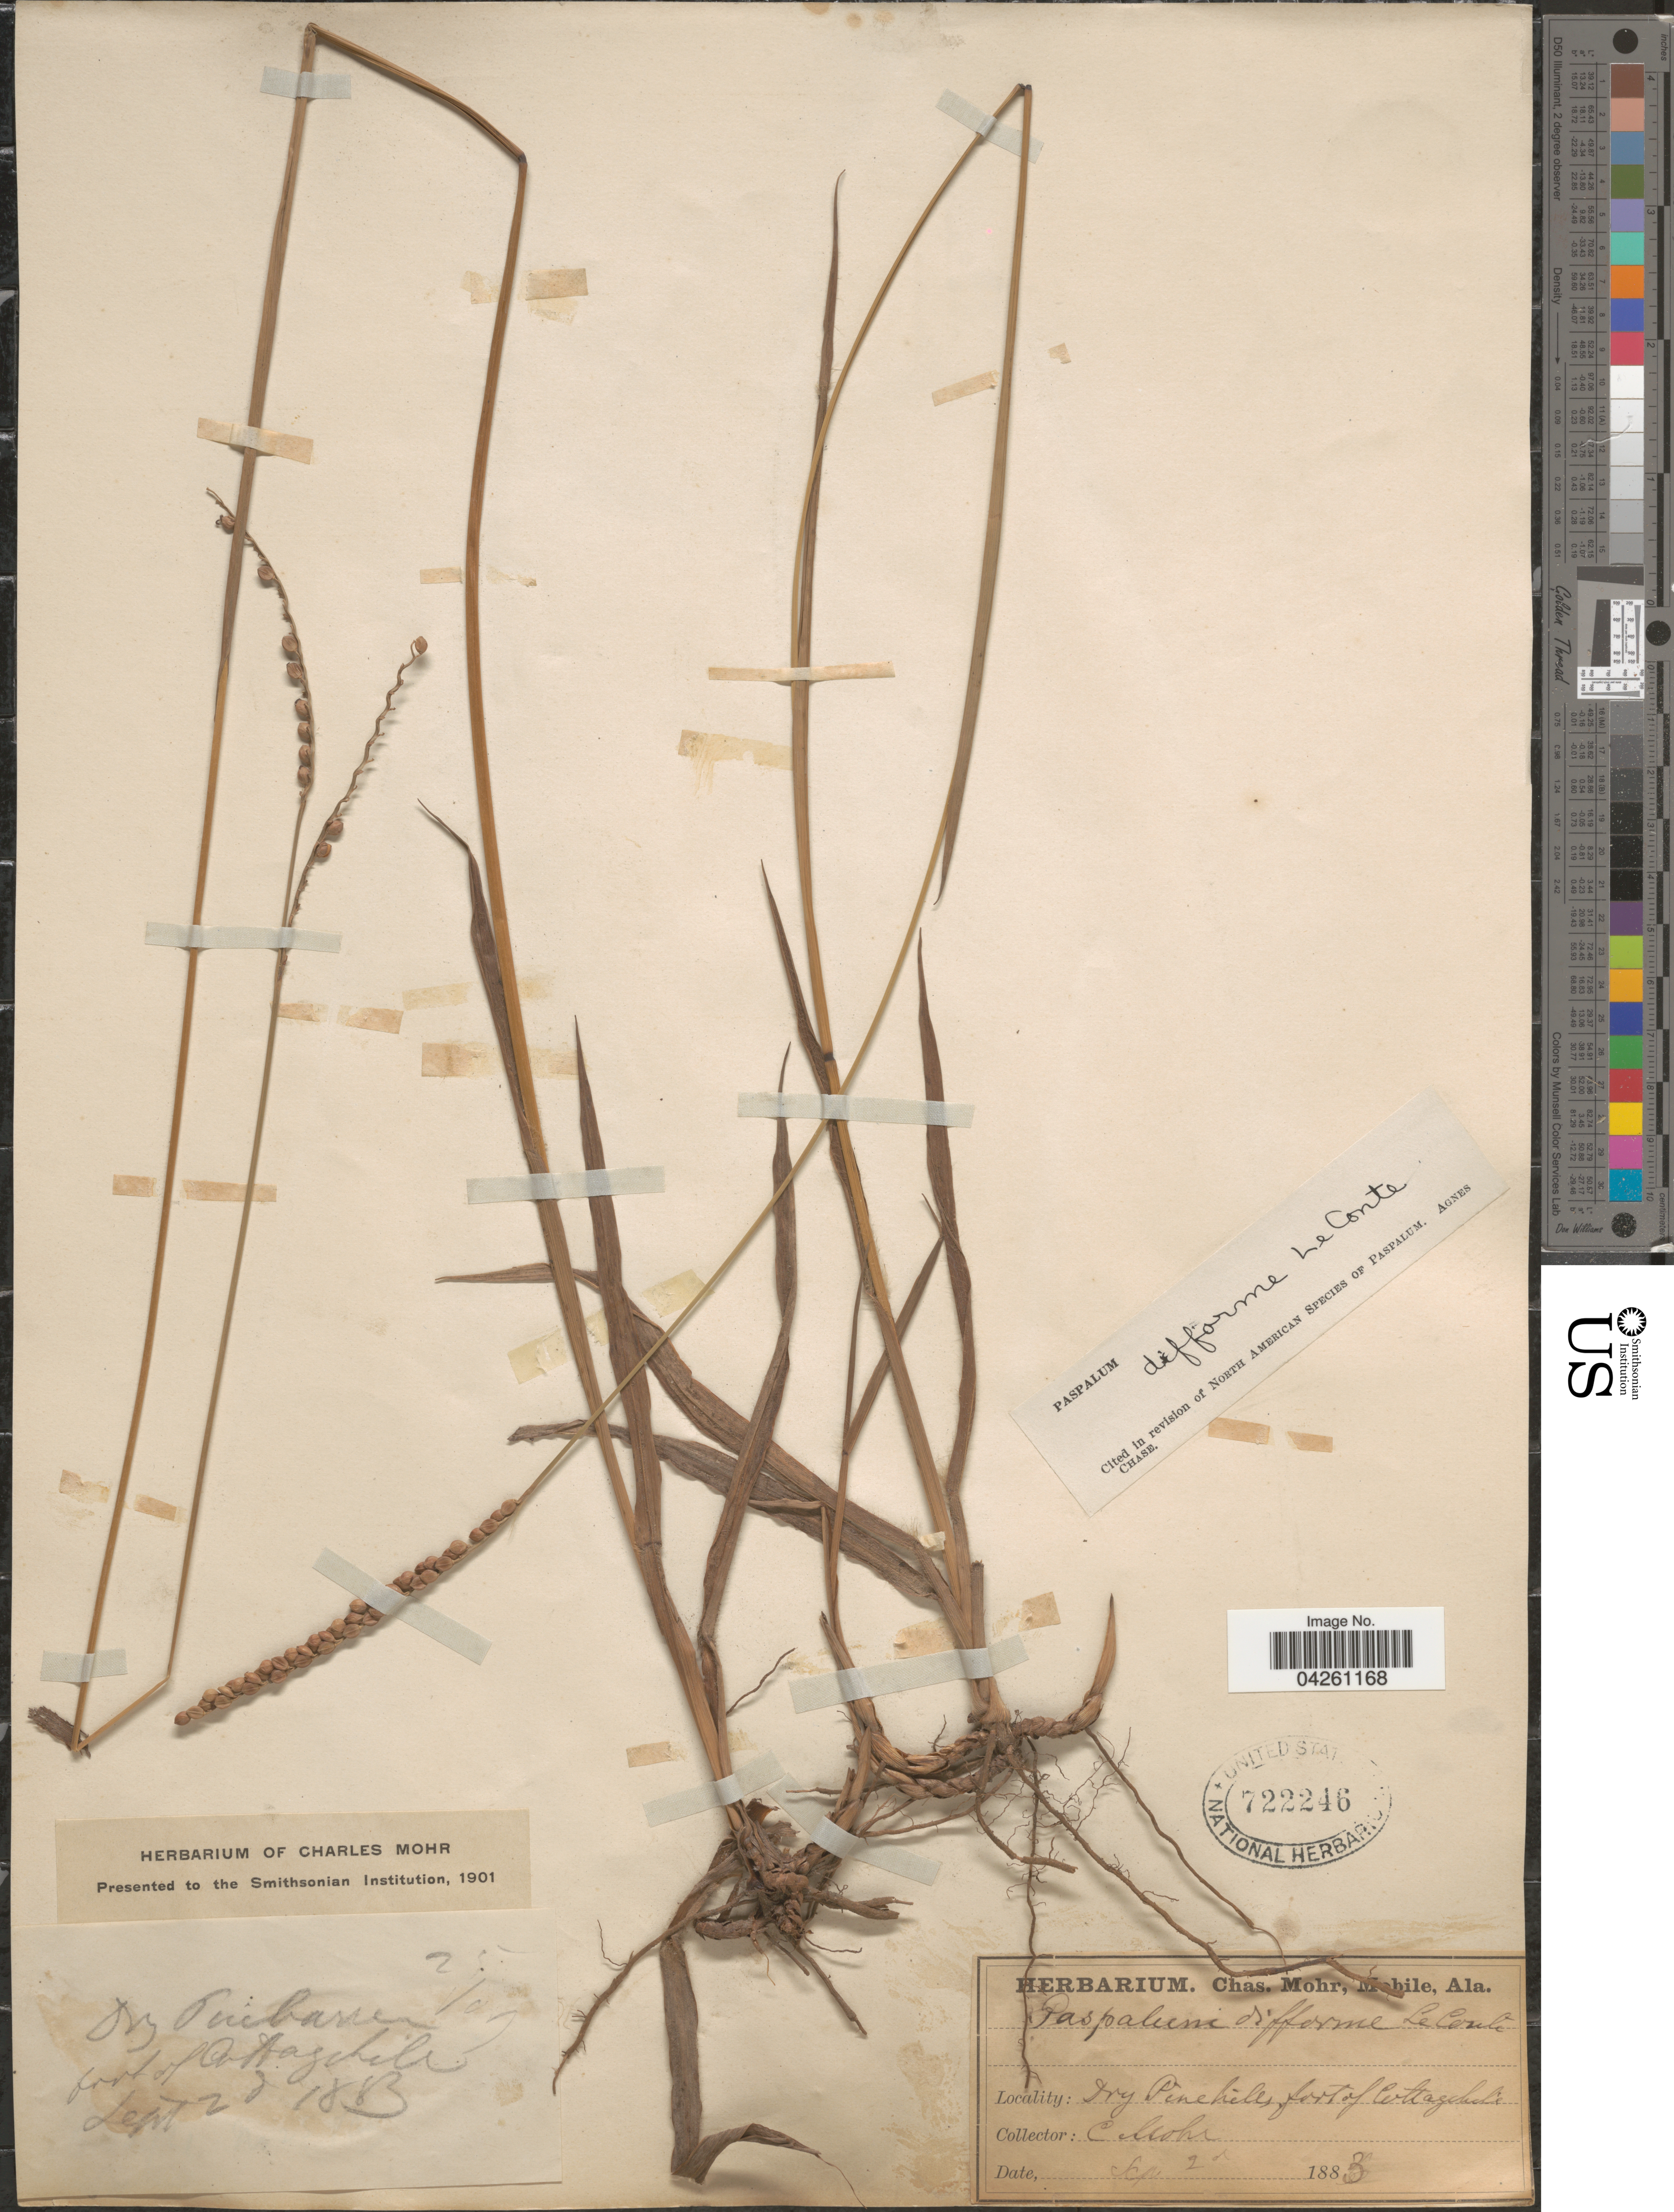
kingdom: Plantae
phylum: Tracheophyta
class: Liliopsida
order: Poales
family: Poaceae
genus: Paspalum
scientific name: Paspalum difforme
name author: Leconte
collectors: C. T. Mohr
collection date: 1883-09-02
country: United States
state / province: Alabama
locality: Dry Pine hills, fort of cottage hills.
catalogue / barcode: US 722246